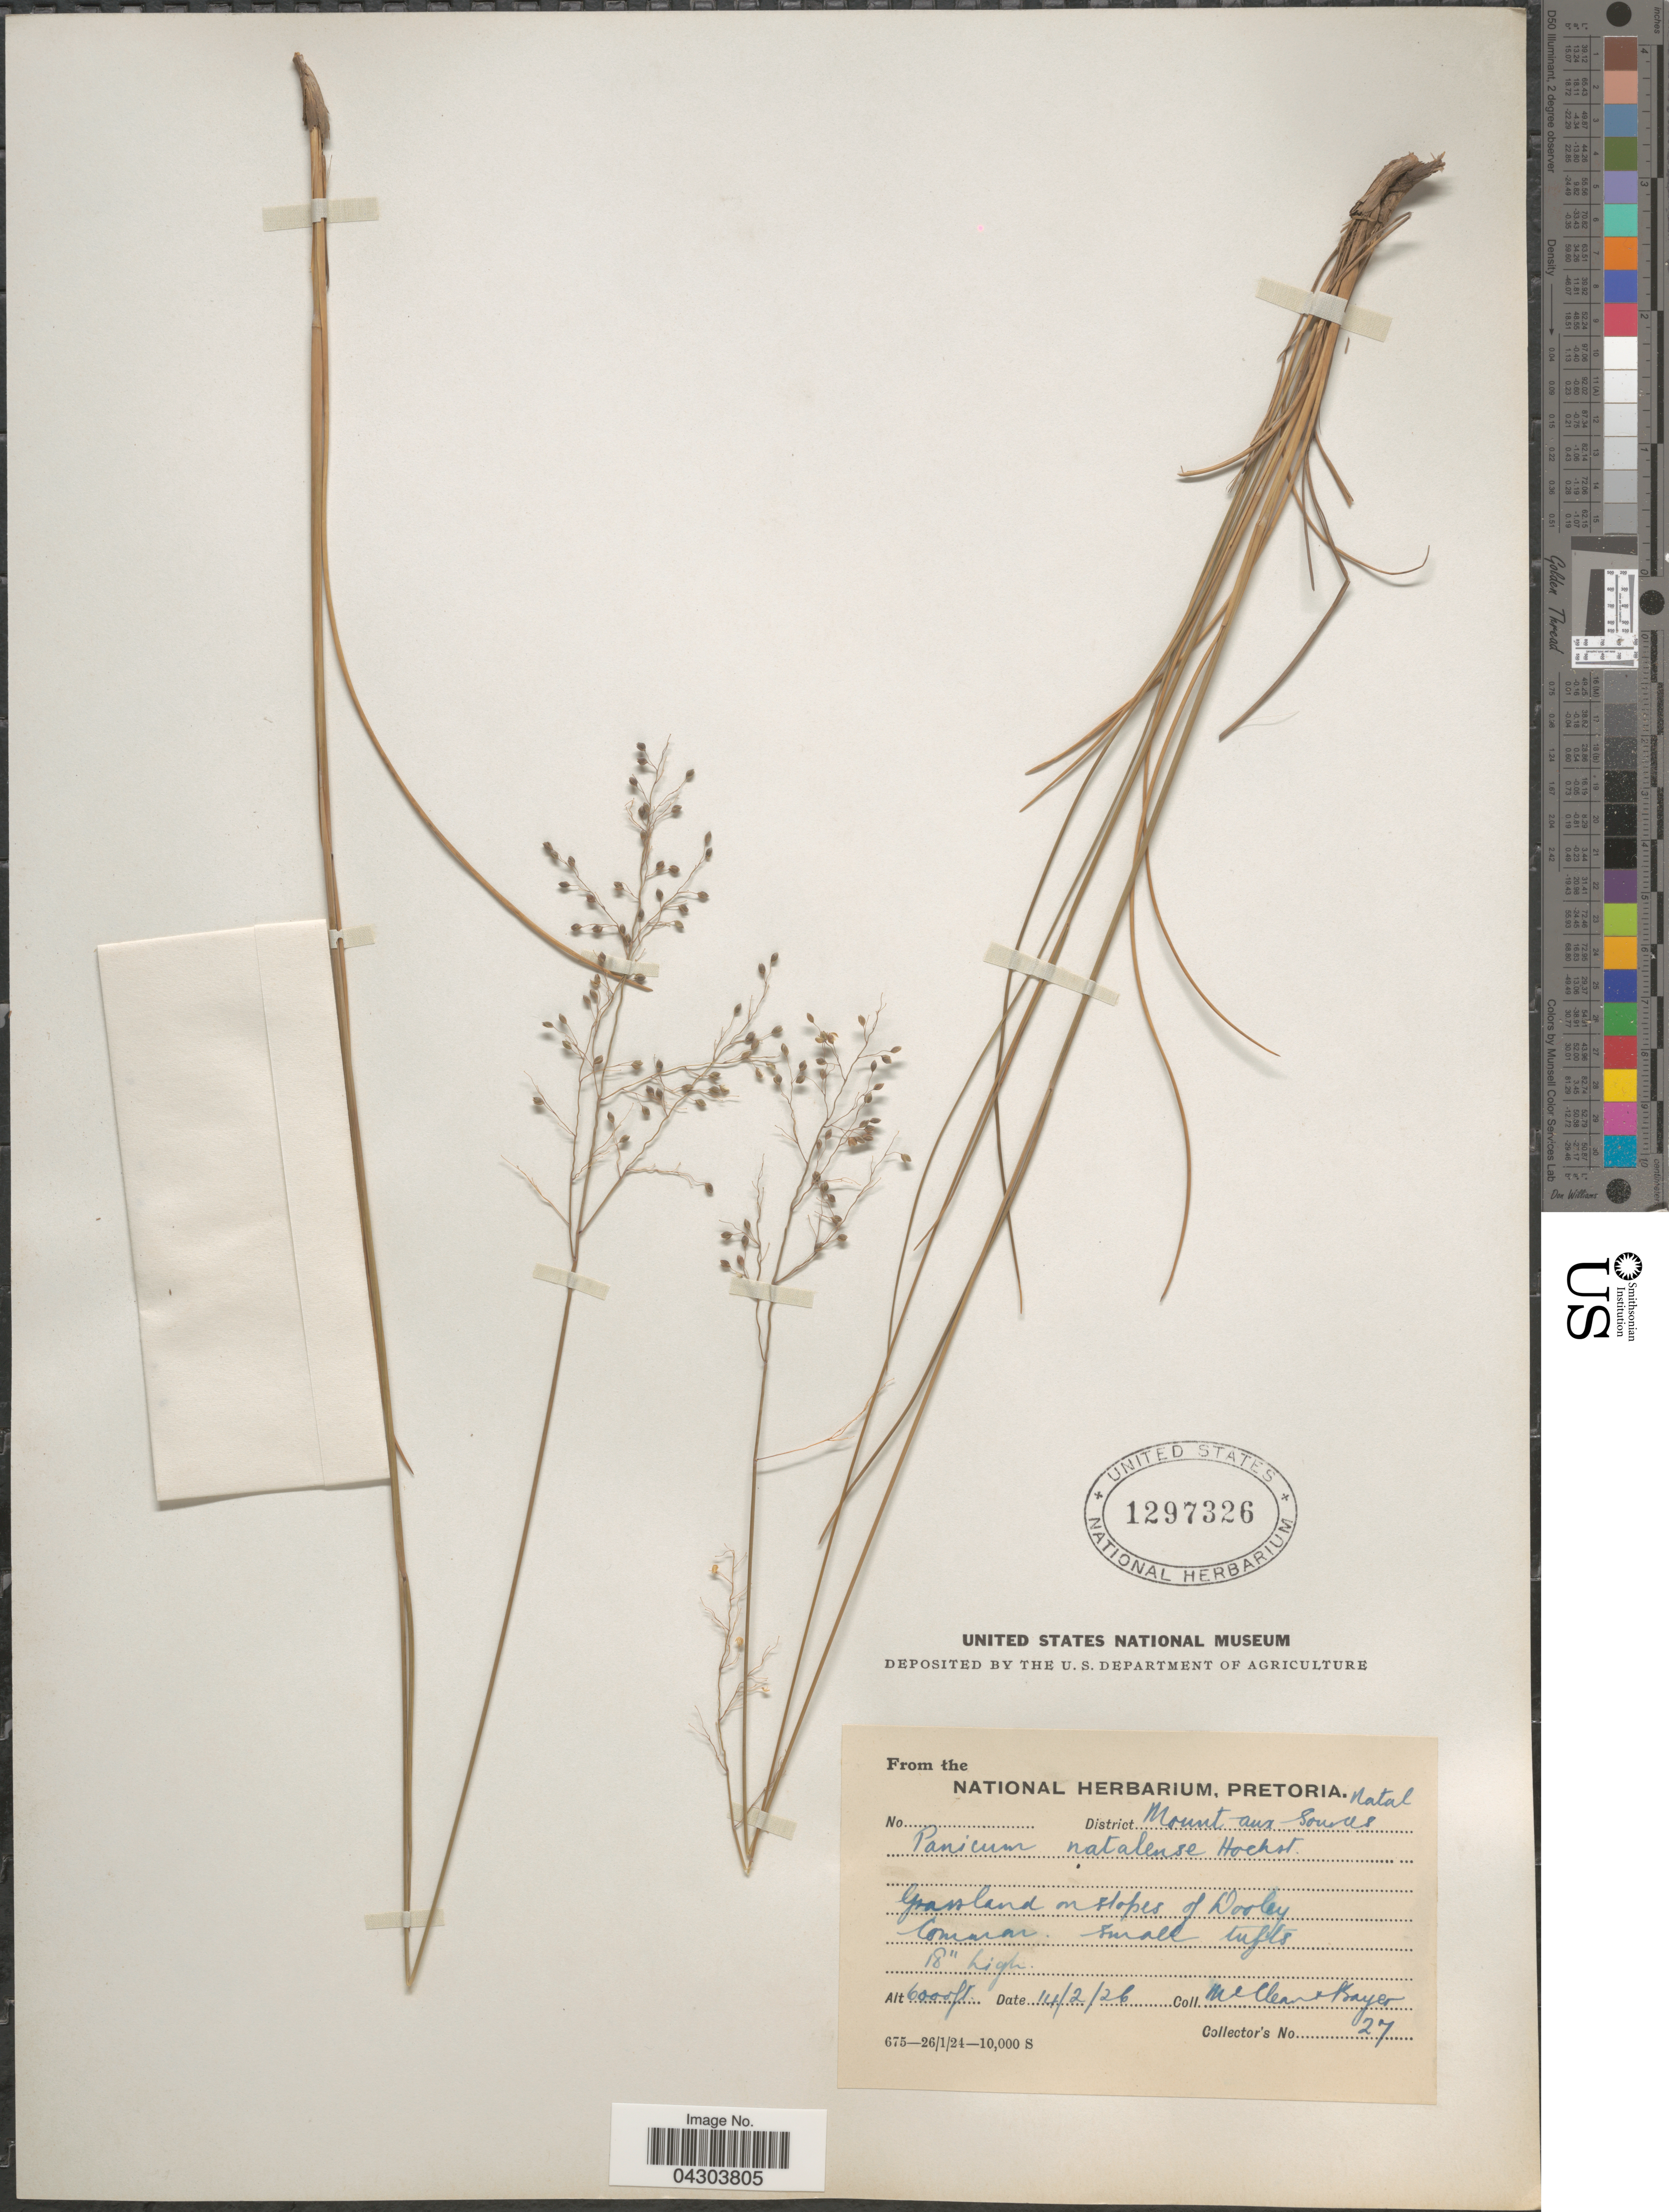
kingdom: Plantae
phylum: Tracheophyta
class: Liliopsida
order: Poales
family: Poaceae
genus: Panicum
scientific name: Panicum natalense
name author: Hochst.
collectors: Bayer & McClean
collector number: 27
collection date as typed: Transcribed d/m/y: 14/2/26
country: South Africa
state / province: KwaZulu-Natal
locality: Natal. District Mount aux Sources. Grassland on slopes of Dooley.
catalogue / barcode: US 1297326